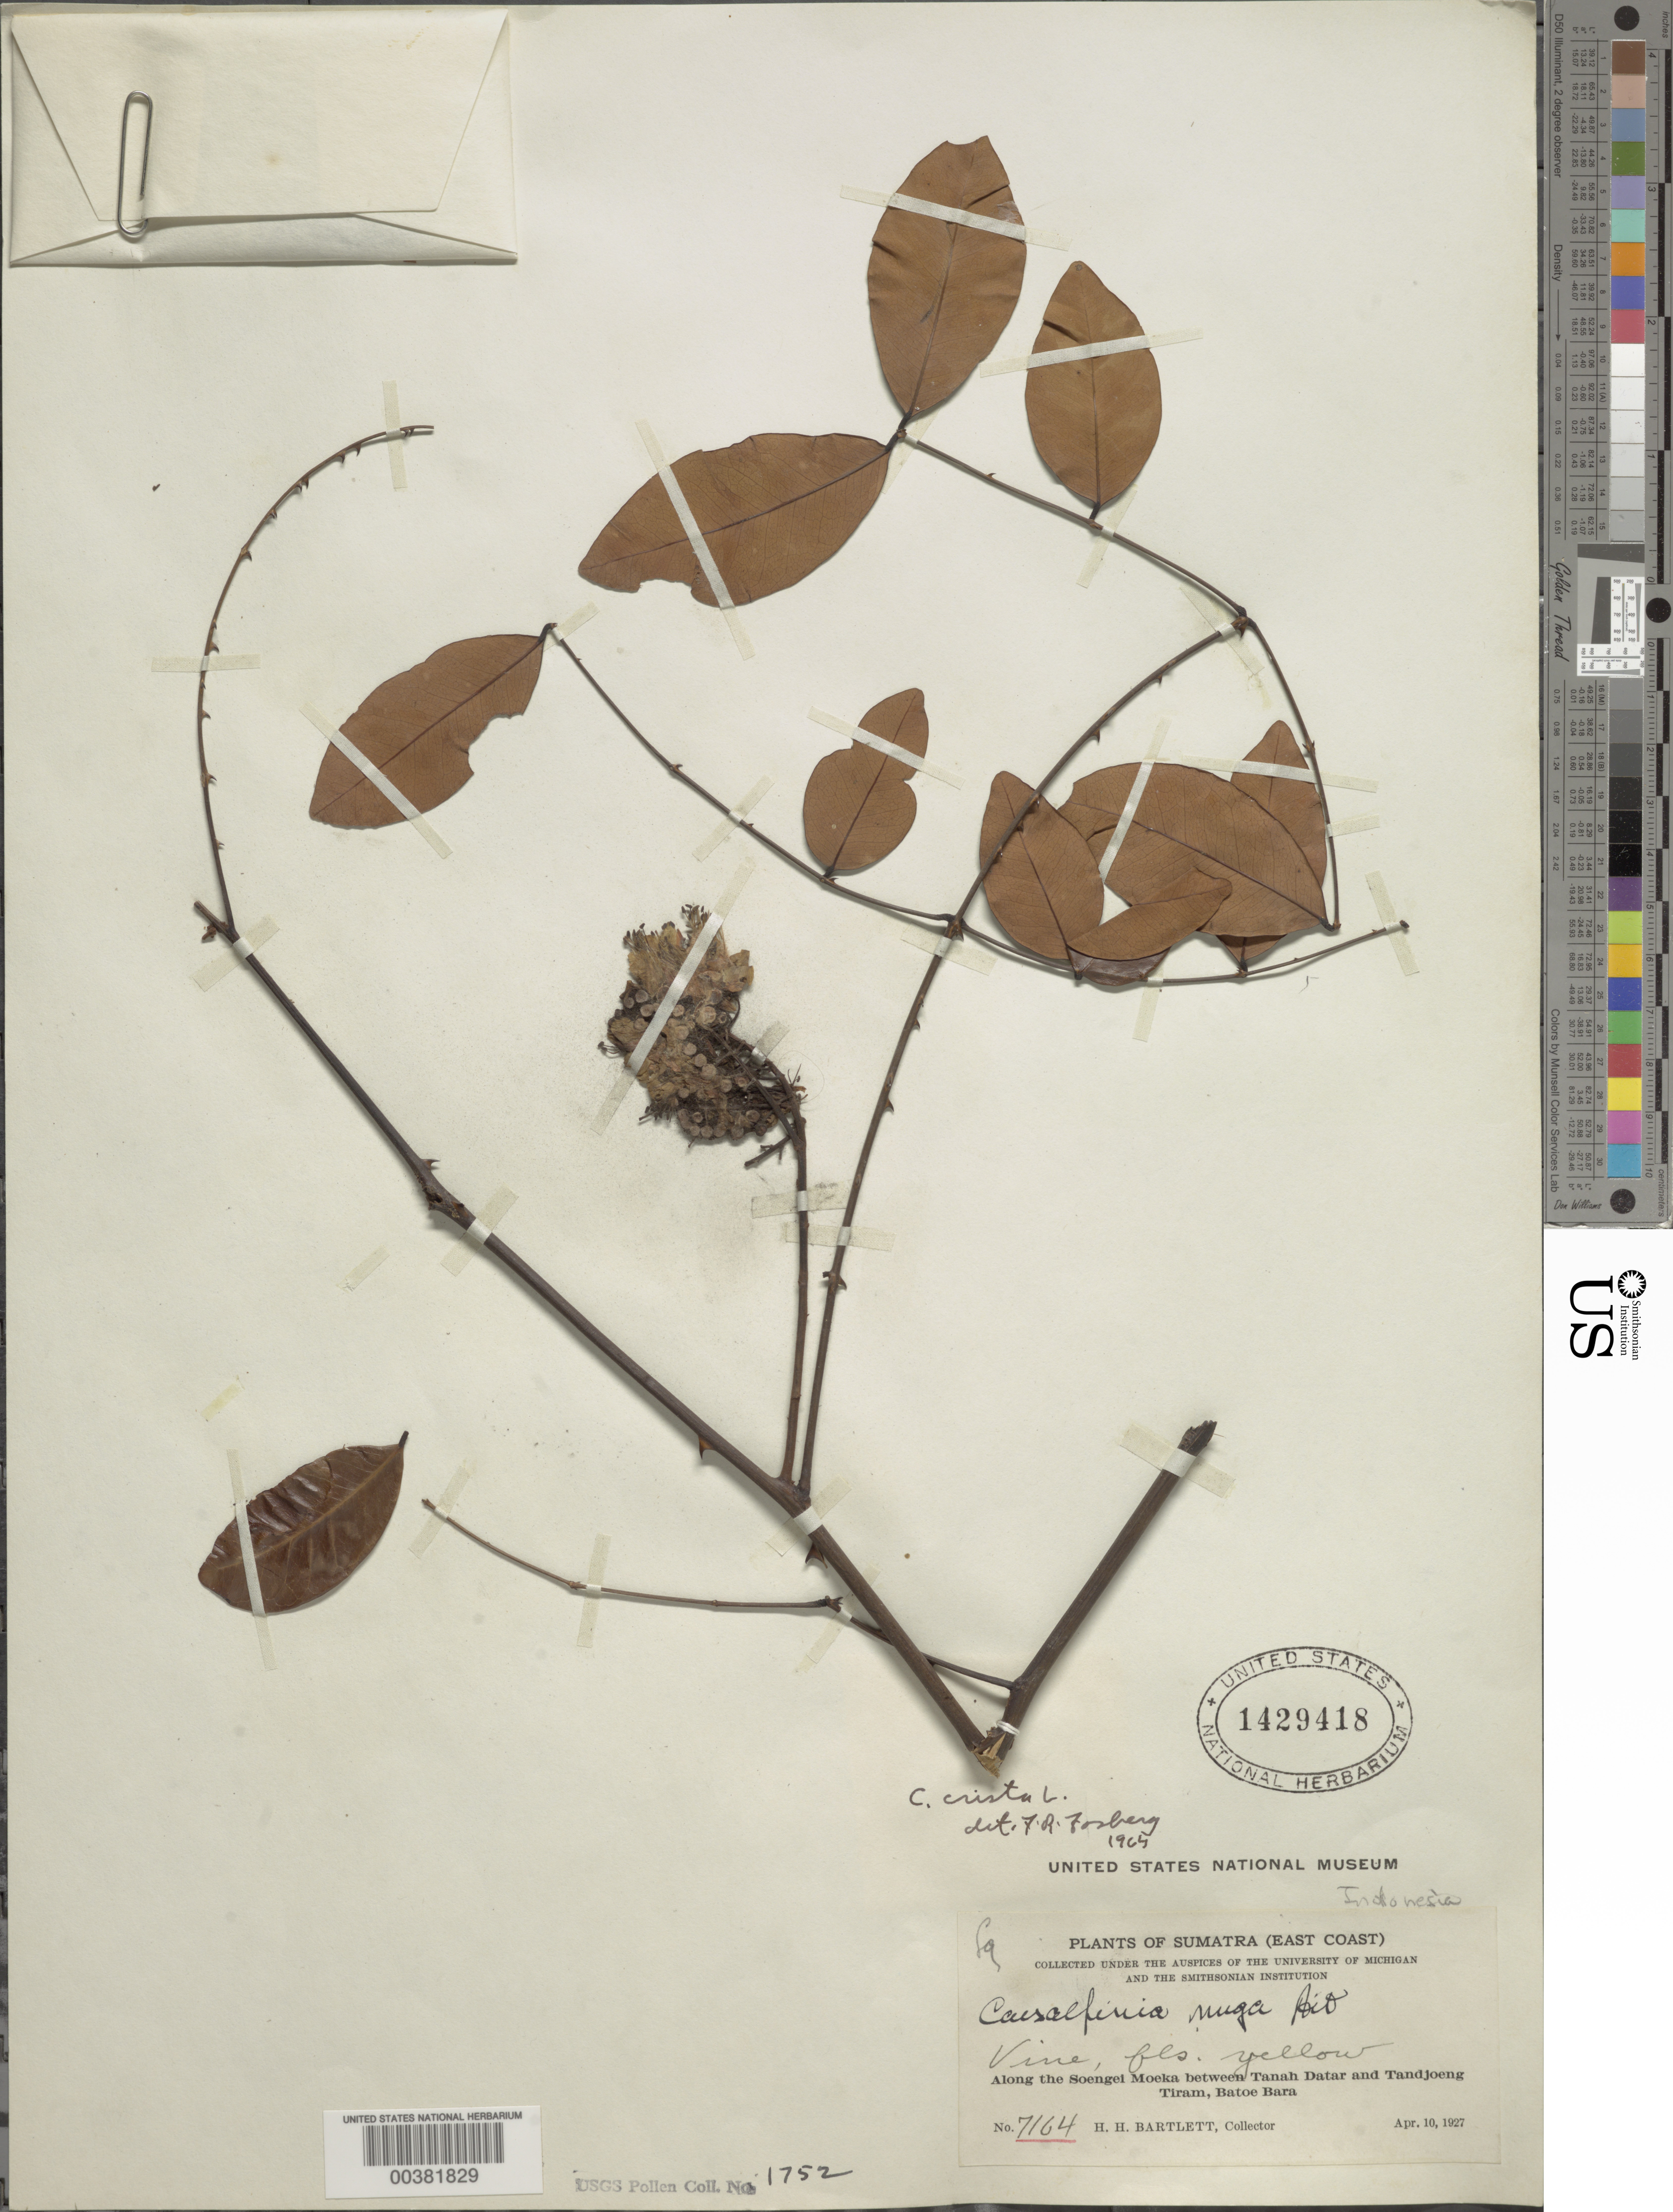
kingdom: Plantae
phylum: Tracheophyta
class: Magnoliopsida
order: Fabales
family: Fabaceae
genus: Ticanto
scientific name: Ticanto crista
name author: (L.) R. Clark & Gagnon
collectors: H. H. Bartlett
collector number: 7164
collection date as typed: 10 Apr 1927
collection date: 1927-04-10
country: Indonesia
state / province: Sumatra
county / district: Sumatera Utara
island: Sumatra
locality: Along the Sengei Moeka between Tanah Datar and Tandjoeng Tiram, Batoet Bara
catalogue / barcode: US 1429418